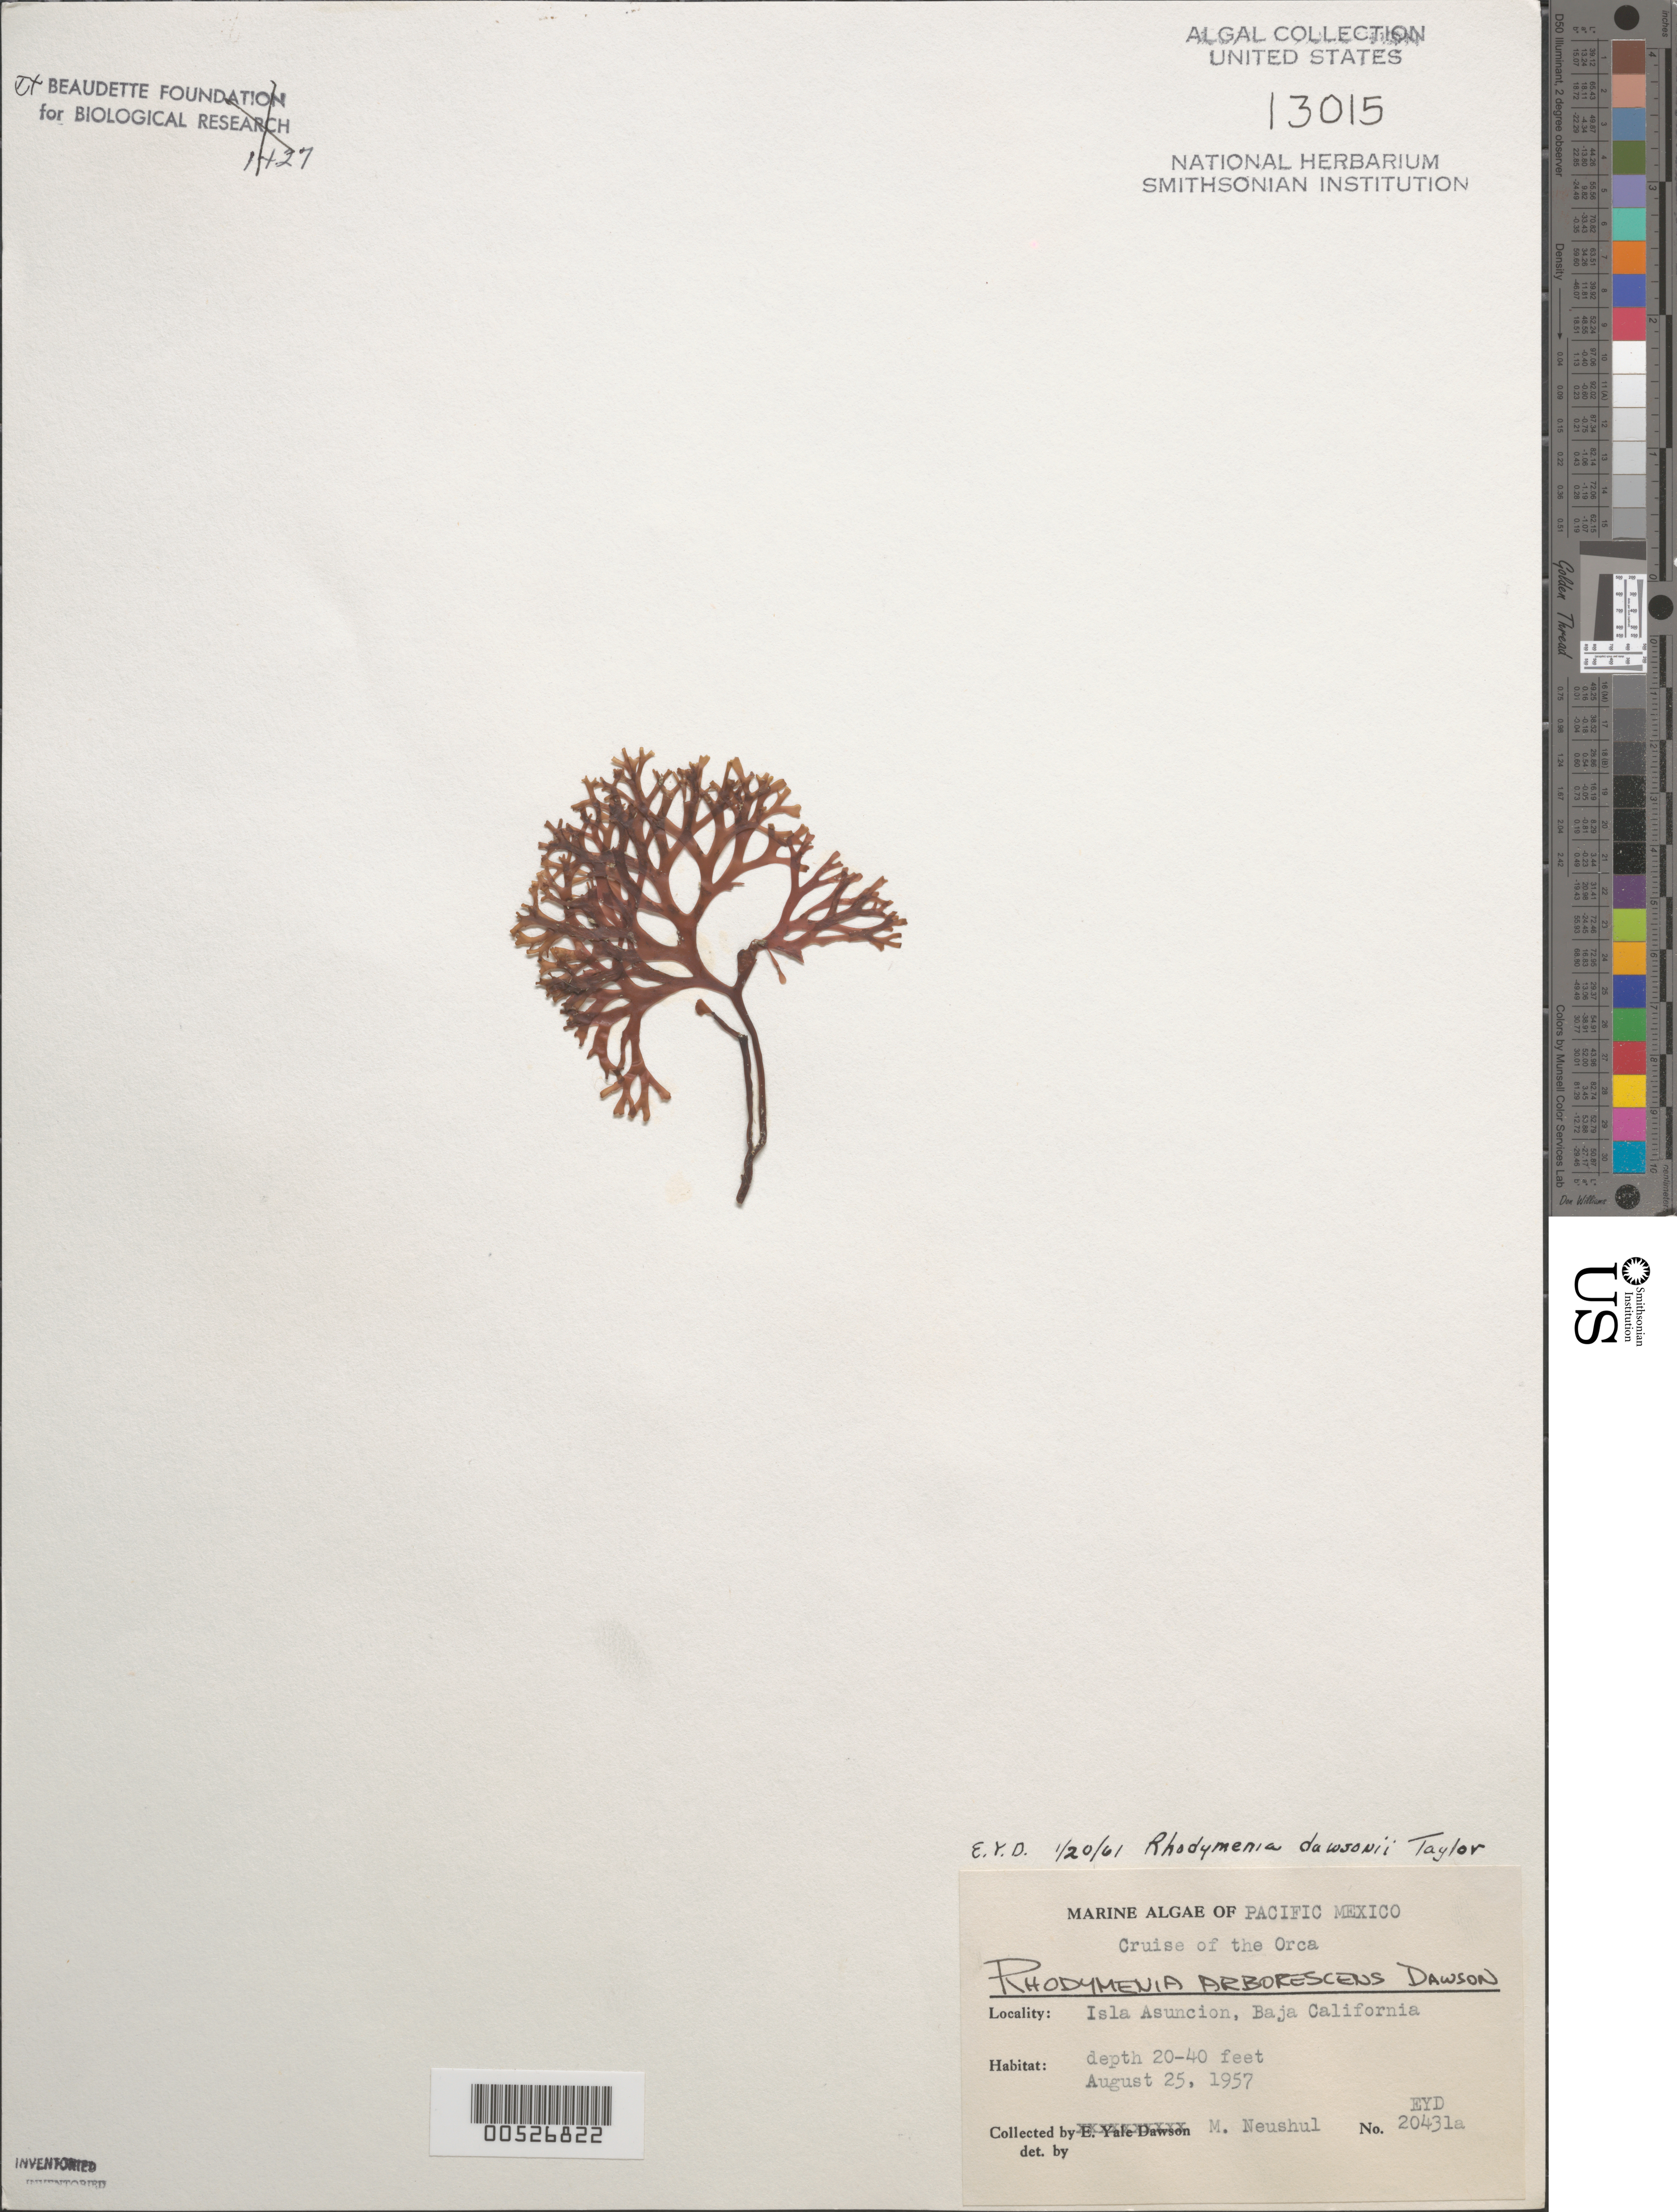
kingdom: Plantae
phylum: Rhodophyta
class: Florideophyceae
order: Rhodymeniales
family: Rhodymeniaceae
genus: Rhodymenia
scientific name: Rhodymenia dawsonii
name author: W.R. Taylor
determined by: Dawson, E. Y.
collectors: M. Neushul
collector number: EYD 20431a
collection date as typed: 25 Aug 1957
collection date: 1957-08-25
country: Mexico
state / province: Baja California Sur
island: Isla Asuncion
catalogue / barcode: US 13015